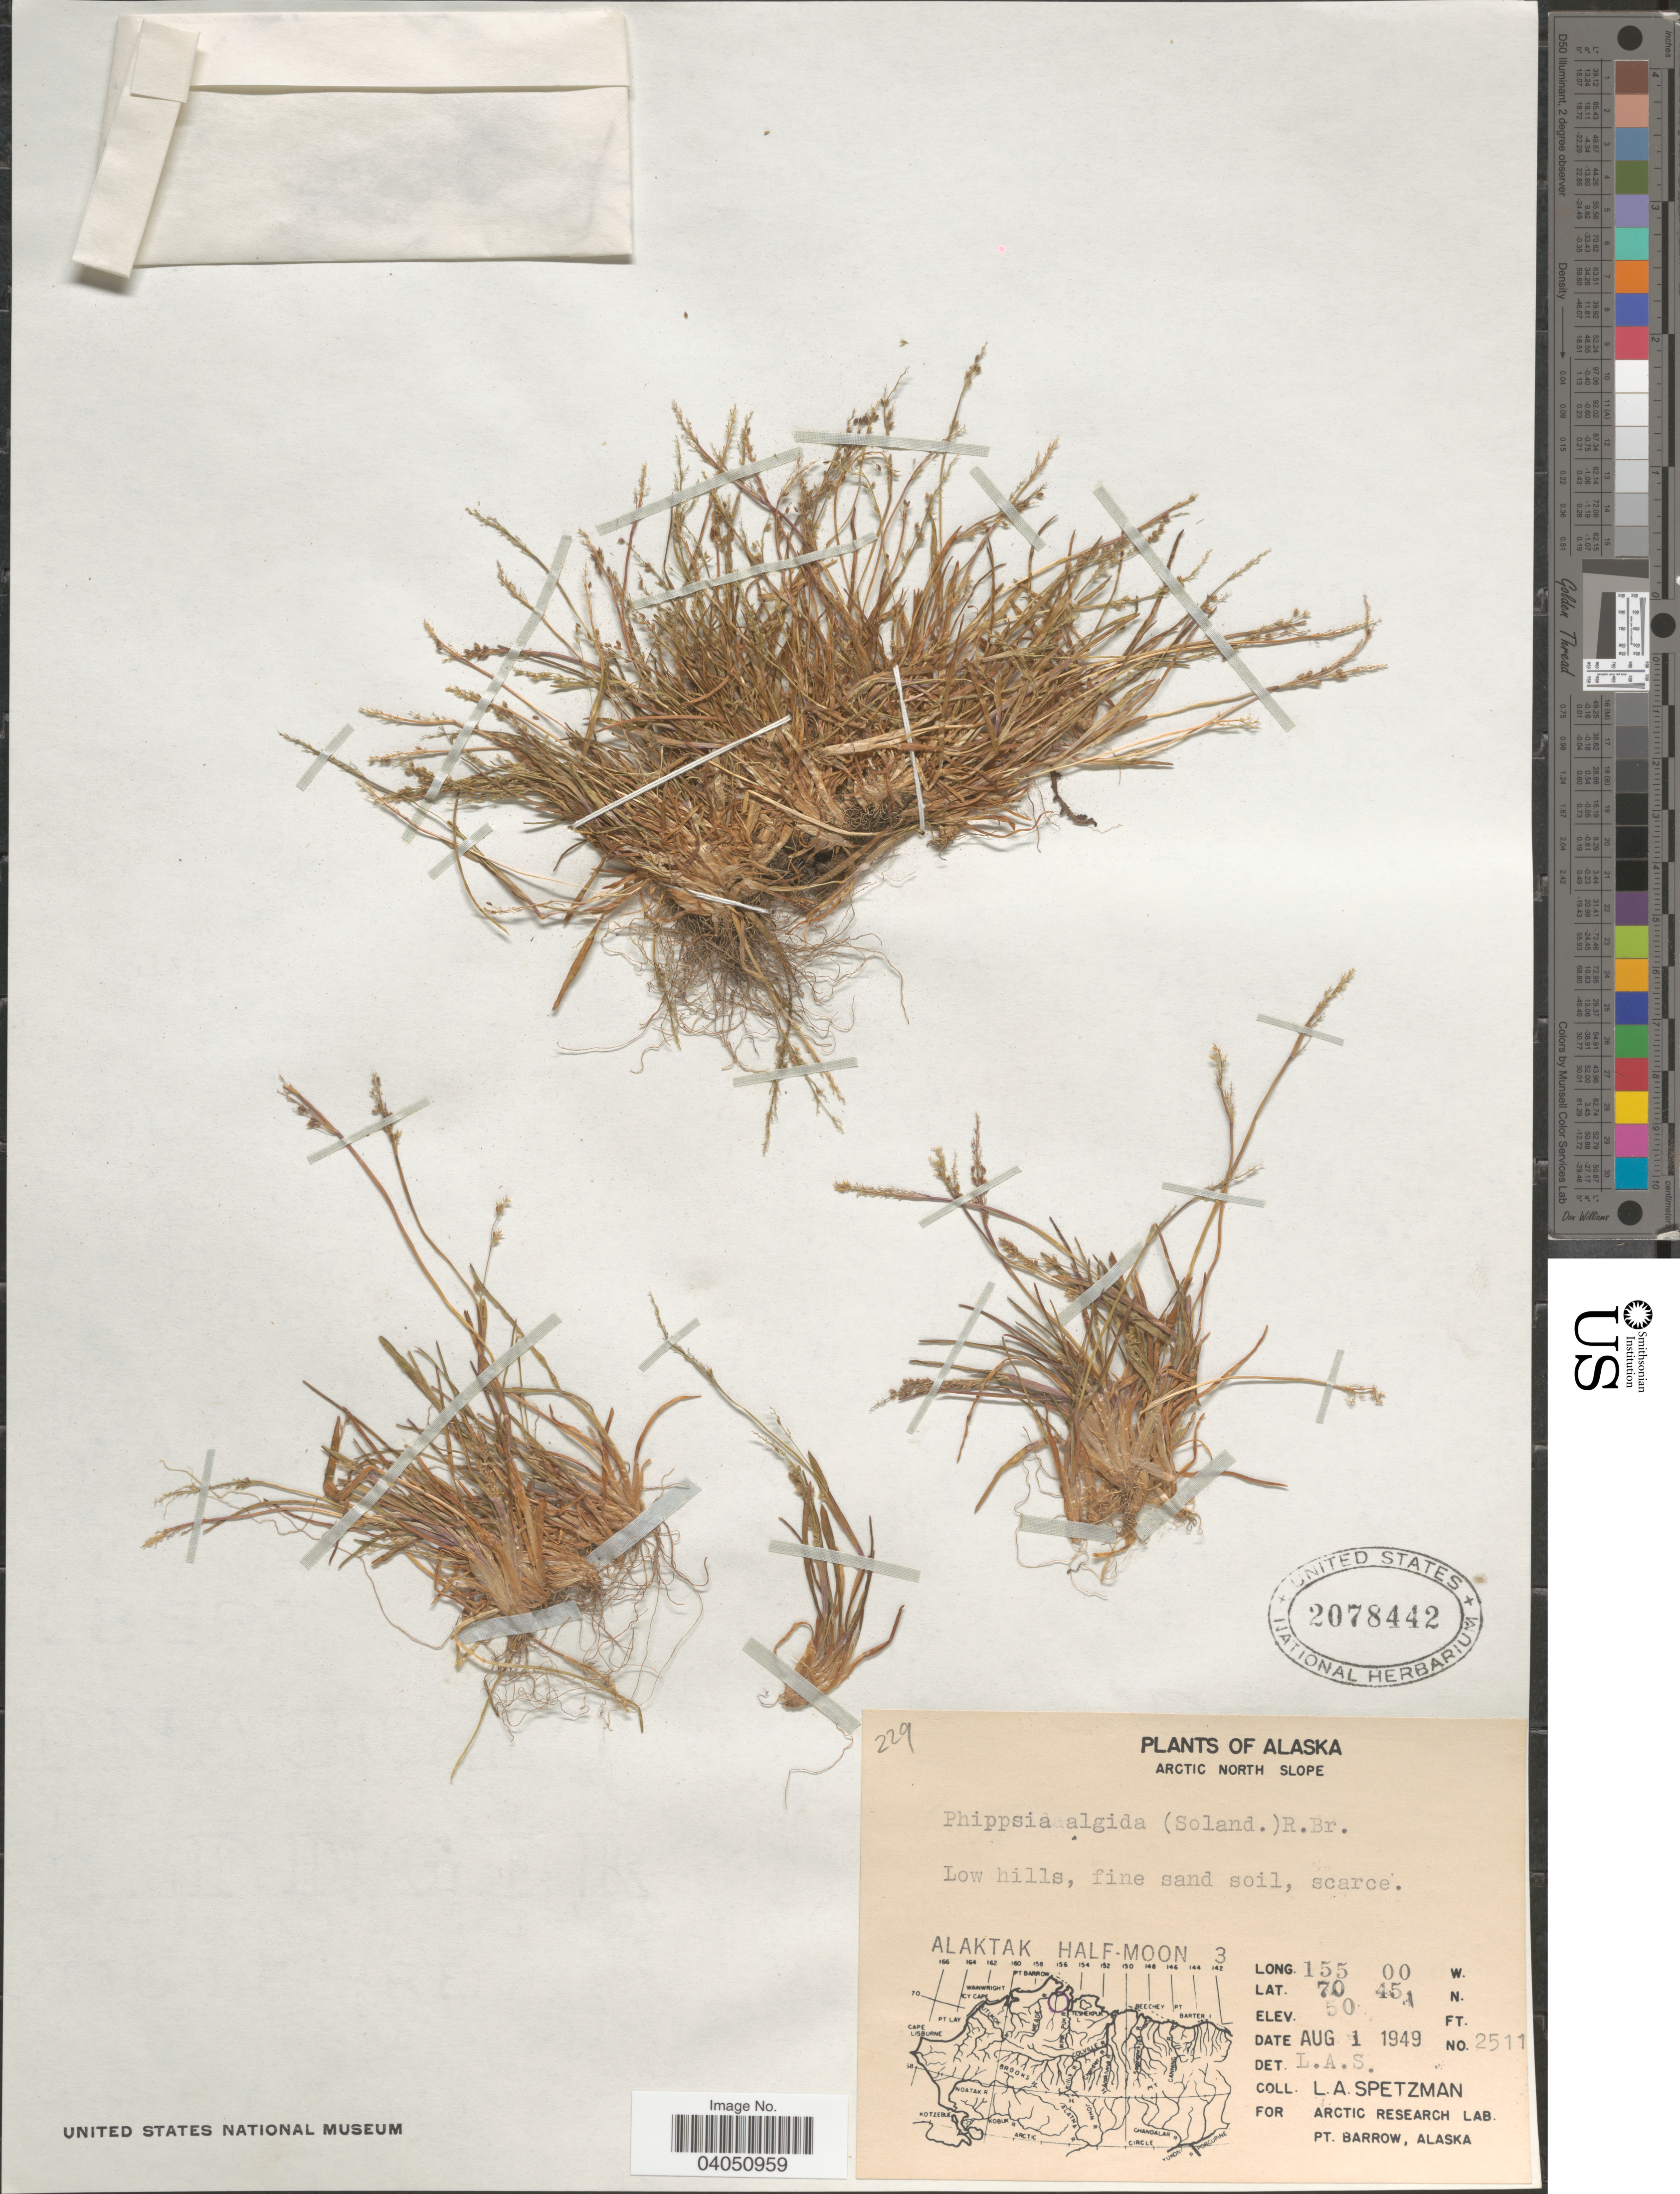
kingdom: Plantae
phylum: Tracheophyta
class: Liliopsida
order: Poales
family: Poaceae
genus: Phippsia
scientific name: Phippsia algida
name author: (Sol.) R. Br.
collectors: L. Spetzman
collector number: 2511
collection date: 1949-08-01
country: United States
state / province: Alaska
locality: Arctic North Slope. Alaktak Half-Moon 3.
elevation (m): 15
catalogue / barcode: US 2078442